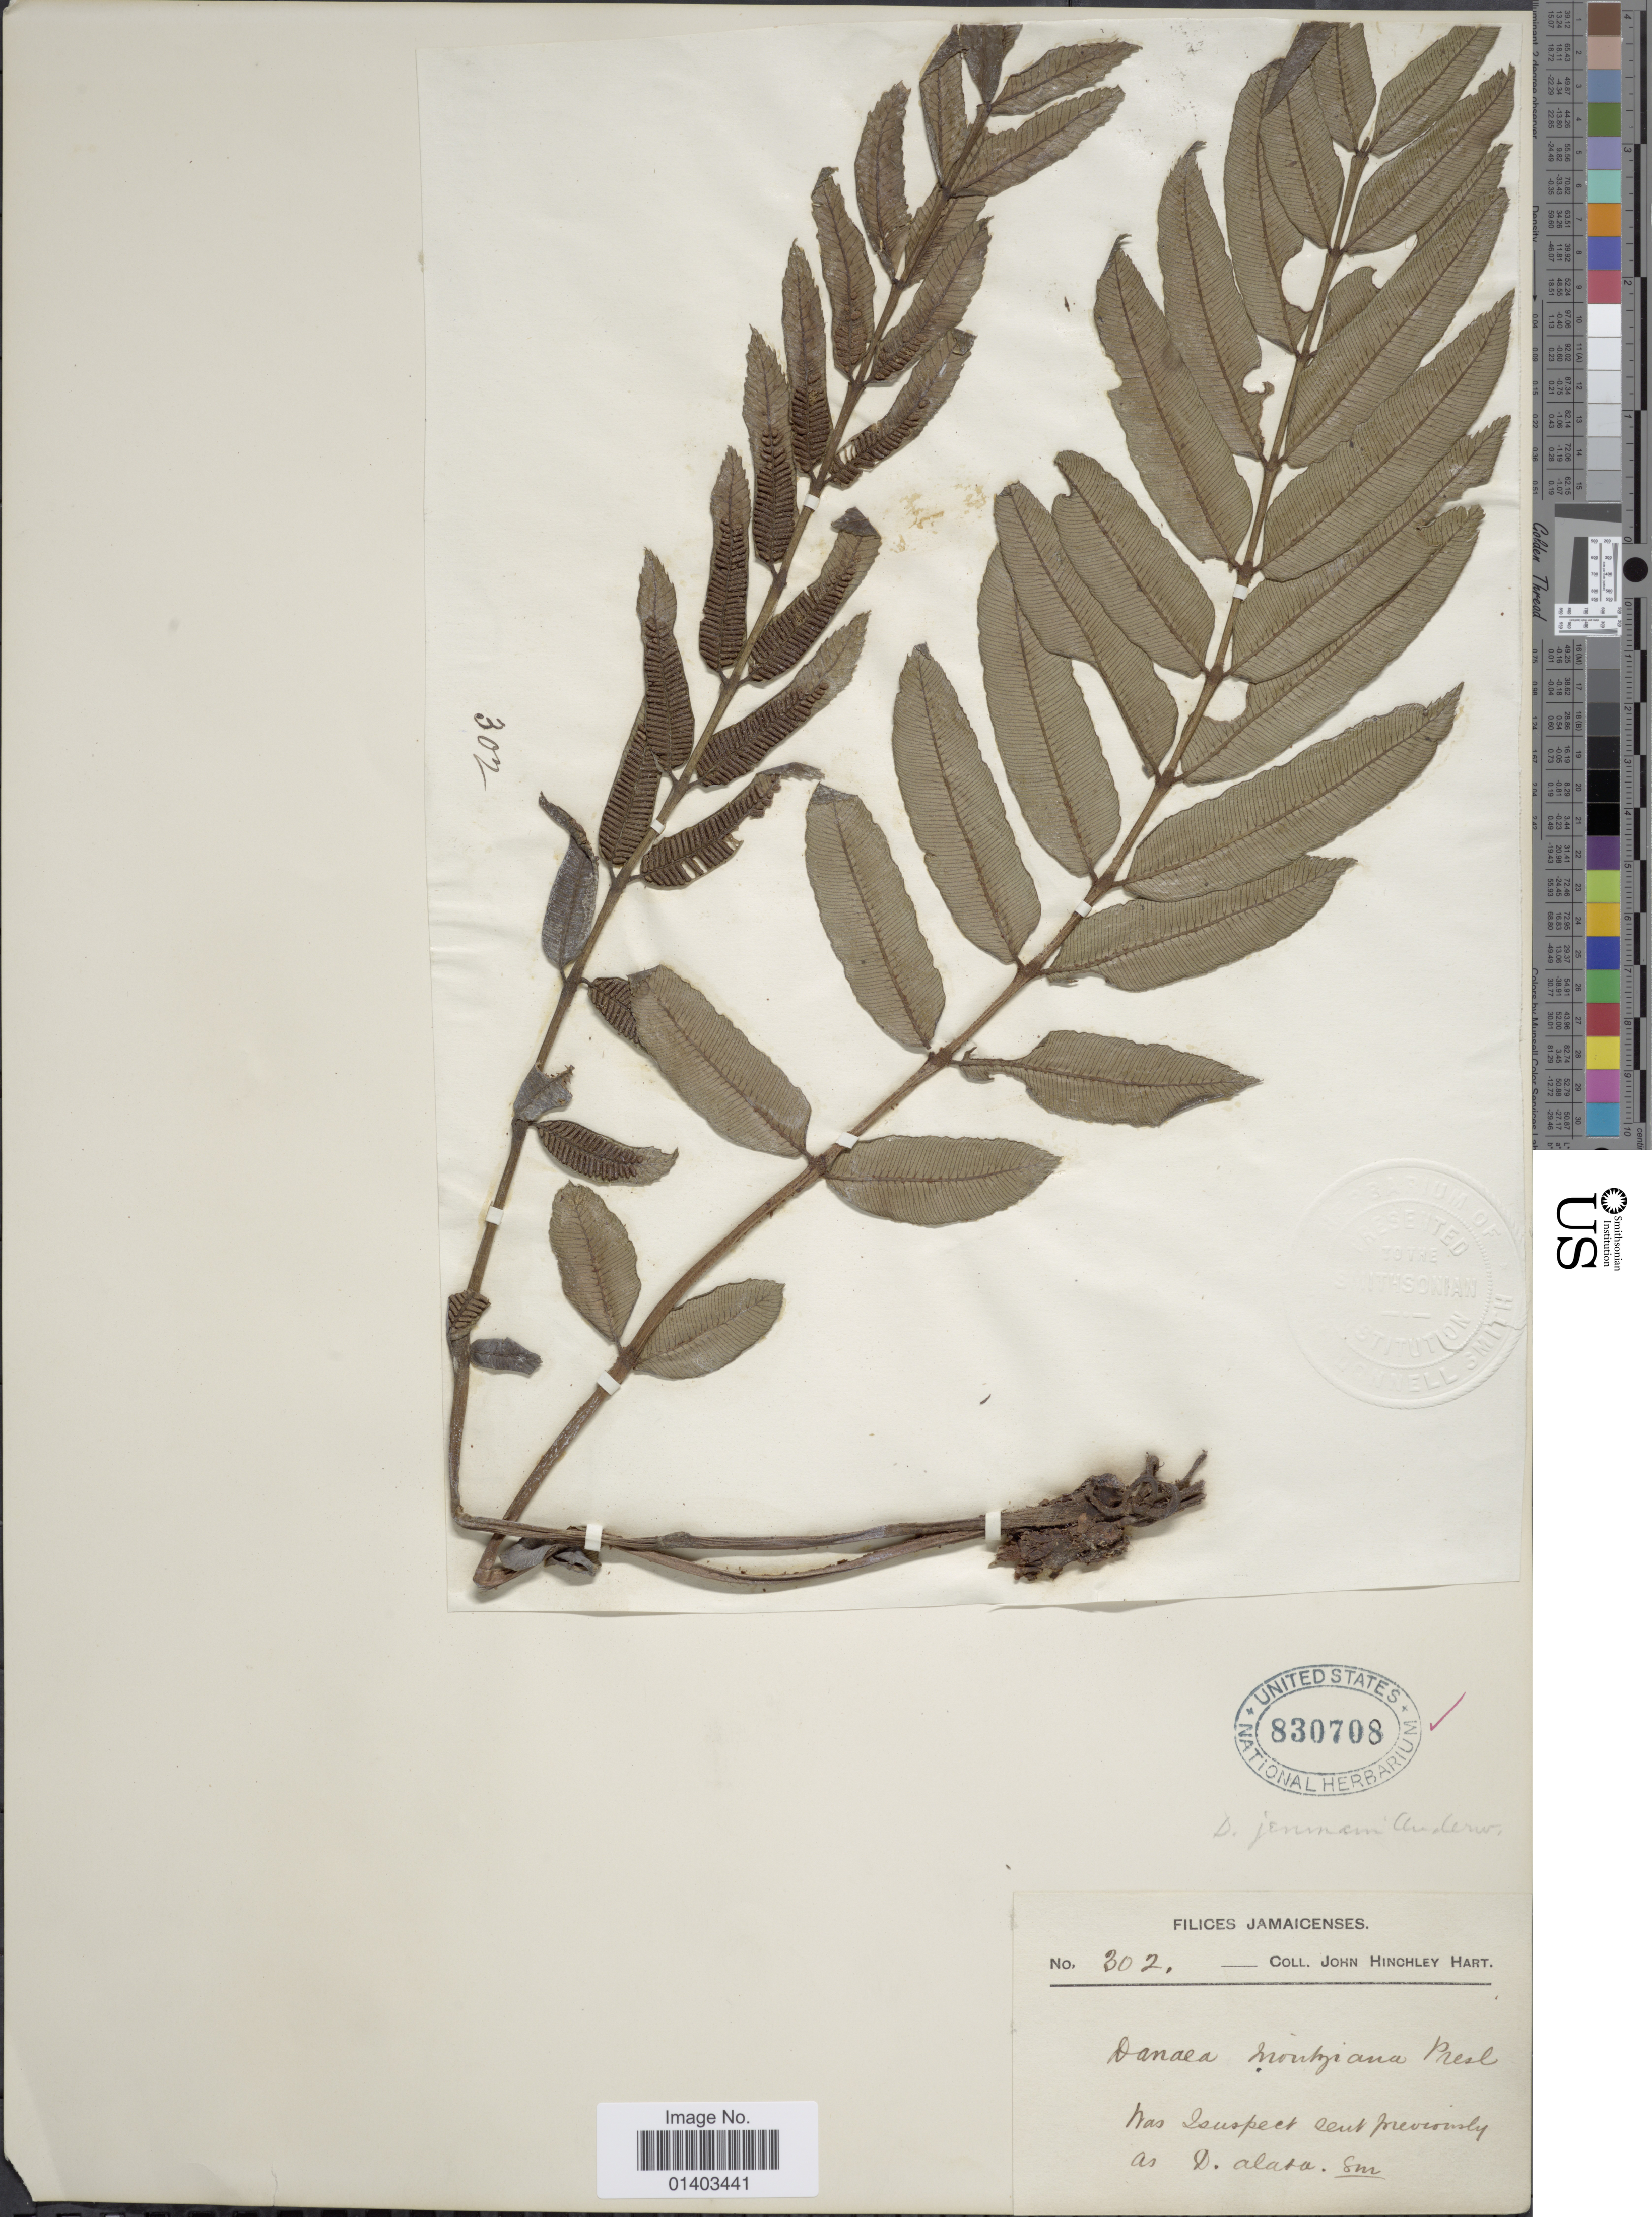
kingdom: Plantae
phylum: Tracheophyta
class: Polypodiopsida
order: Marattiales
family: Marattiaceae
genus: Danaea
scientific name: Danaea x jenmanii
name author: Underw.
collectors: J. H. Hart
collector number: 302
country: Jamaica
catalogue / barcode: US 830708